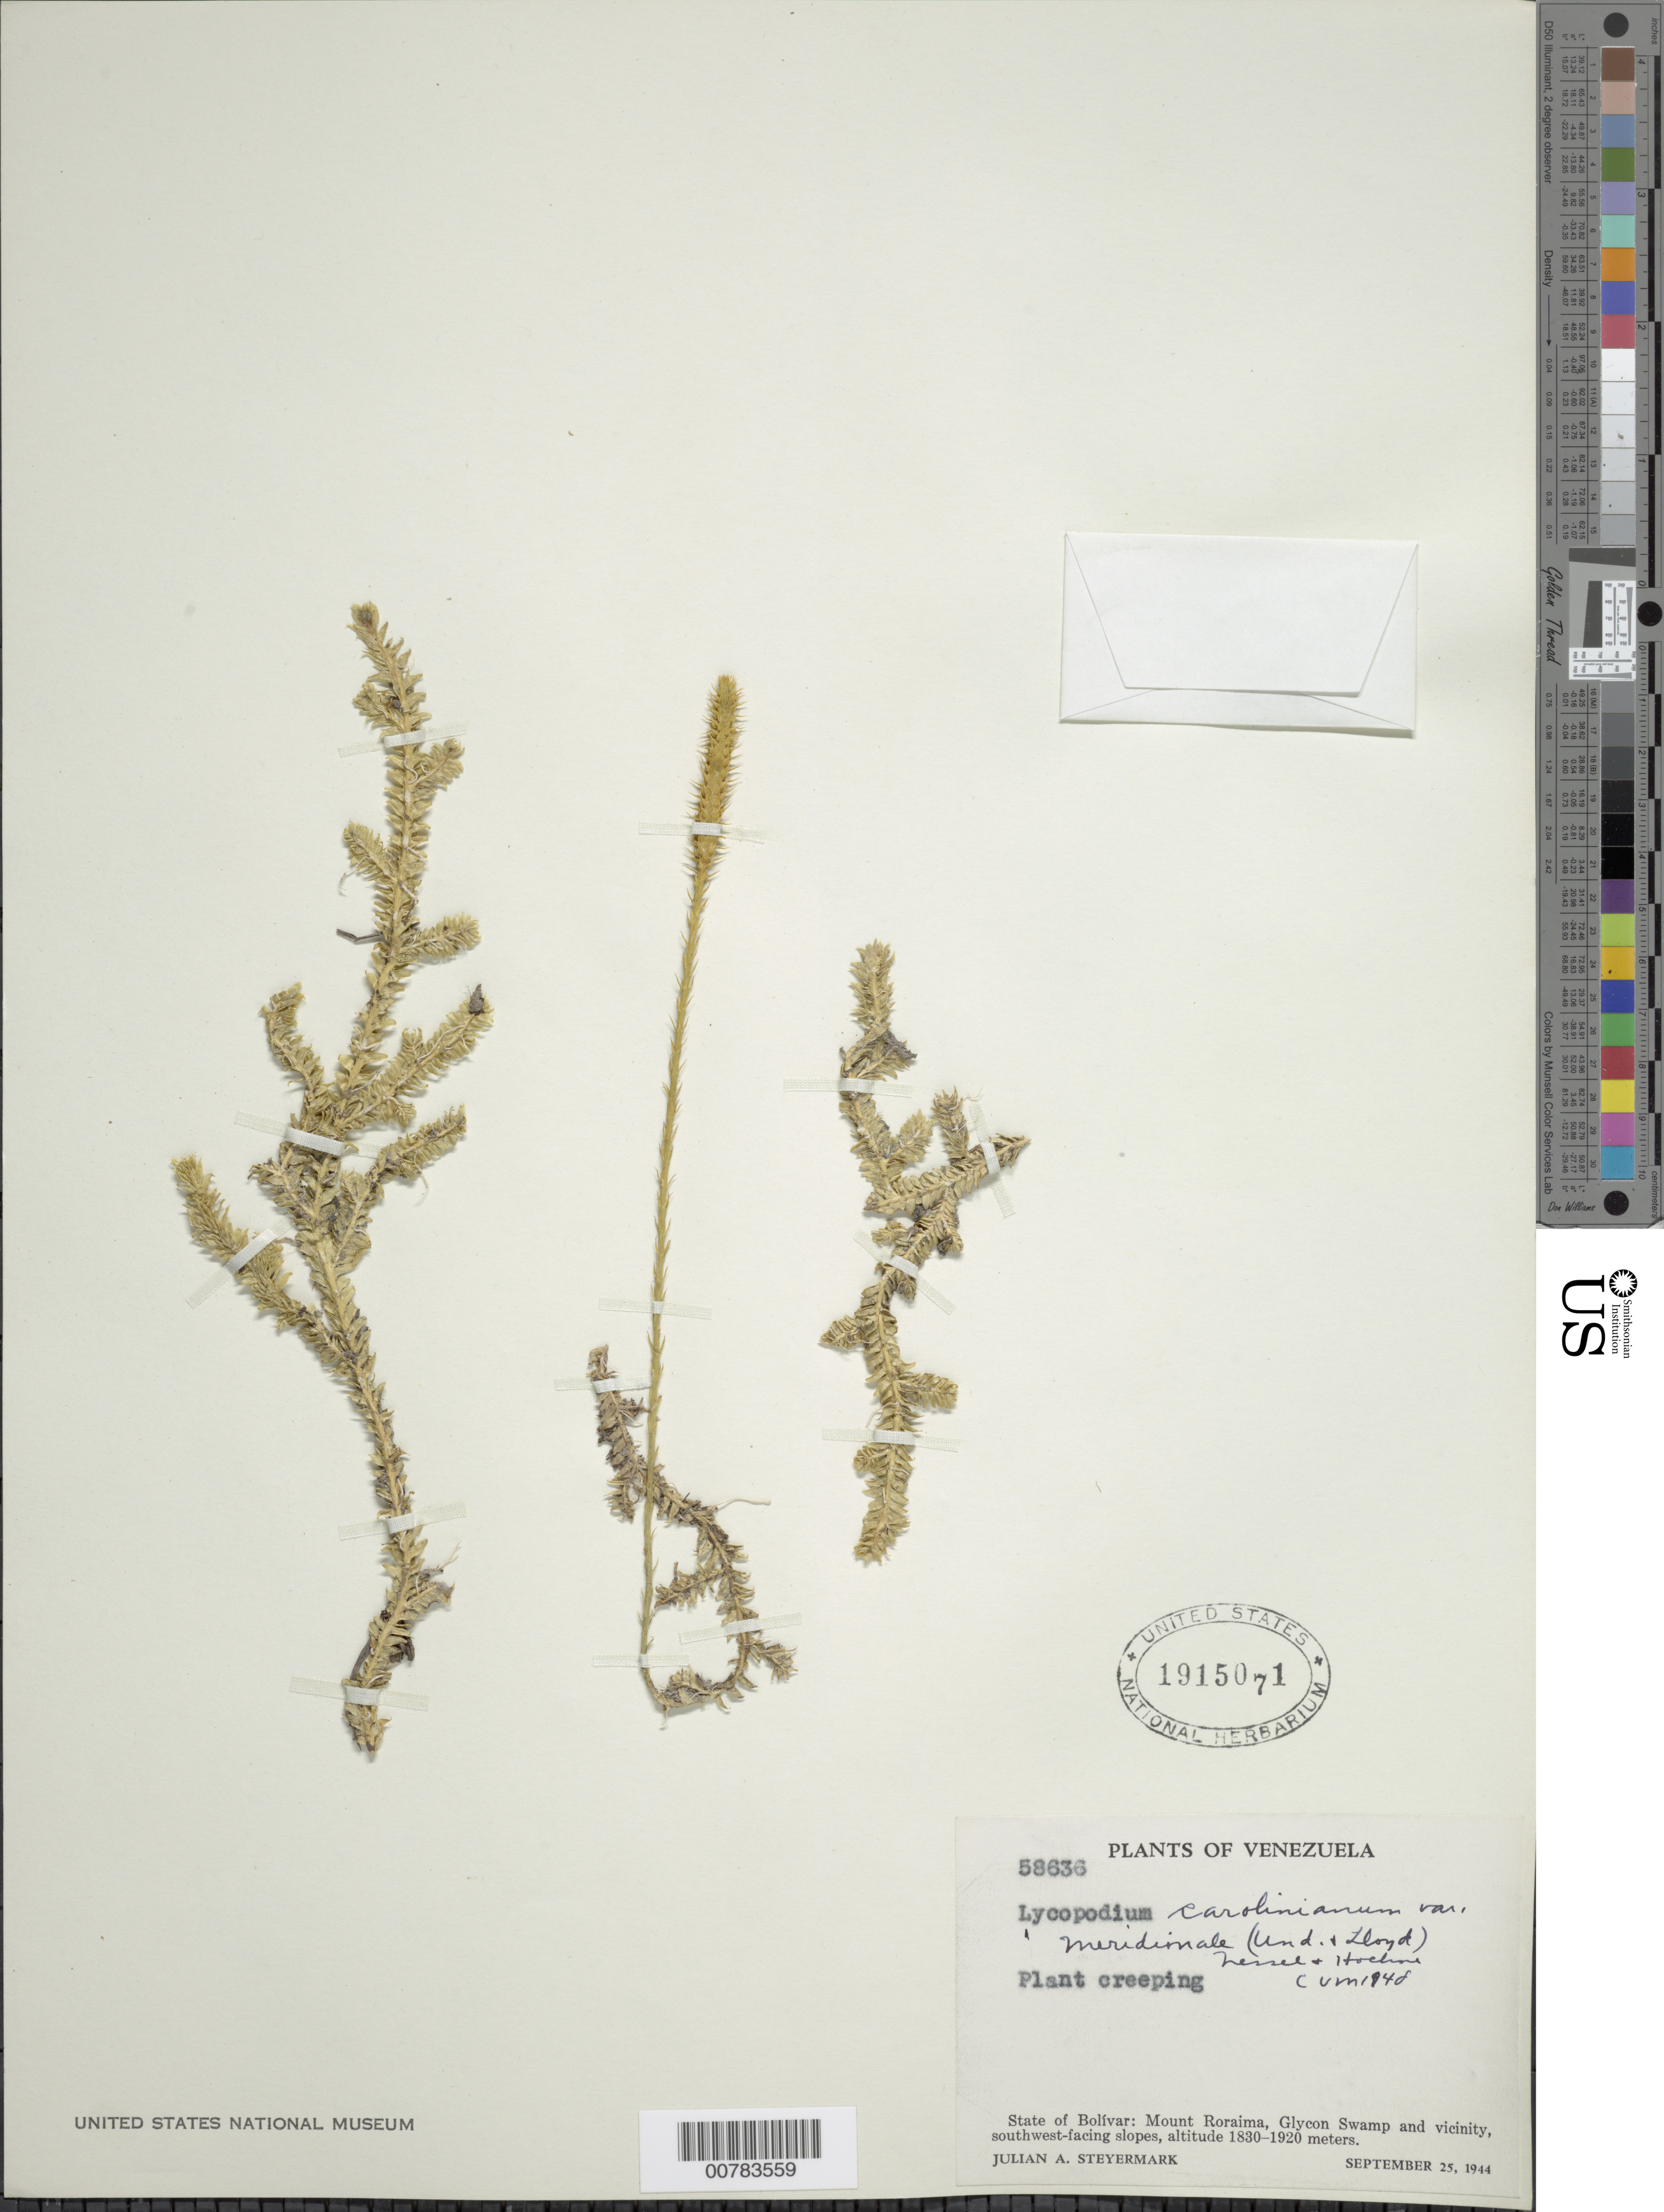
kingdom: Plantae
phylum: Tracheophyta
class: Lycopodiopsida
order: Lycopodiales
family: Lycopodiaceae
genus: Pseudolycopodiella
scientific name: Pseudolycopodiella caroliniana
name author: (L.) Holub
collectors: J. Steyermark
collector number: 58636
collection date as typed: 25-Sep-44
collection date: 1944-09-25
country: Venezuela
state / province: Bolívar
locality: Mt. Roraima, Glycon swamp and vic.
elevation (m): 1830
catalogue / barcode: US 1915071